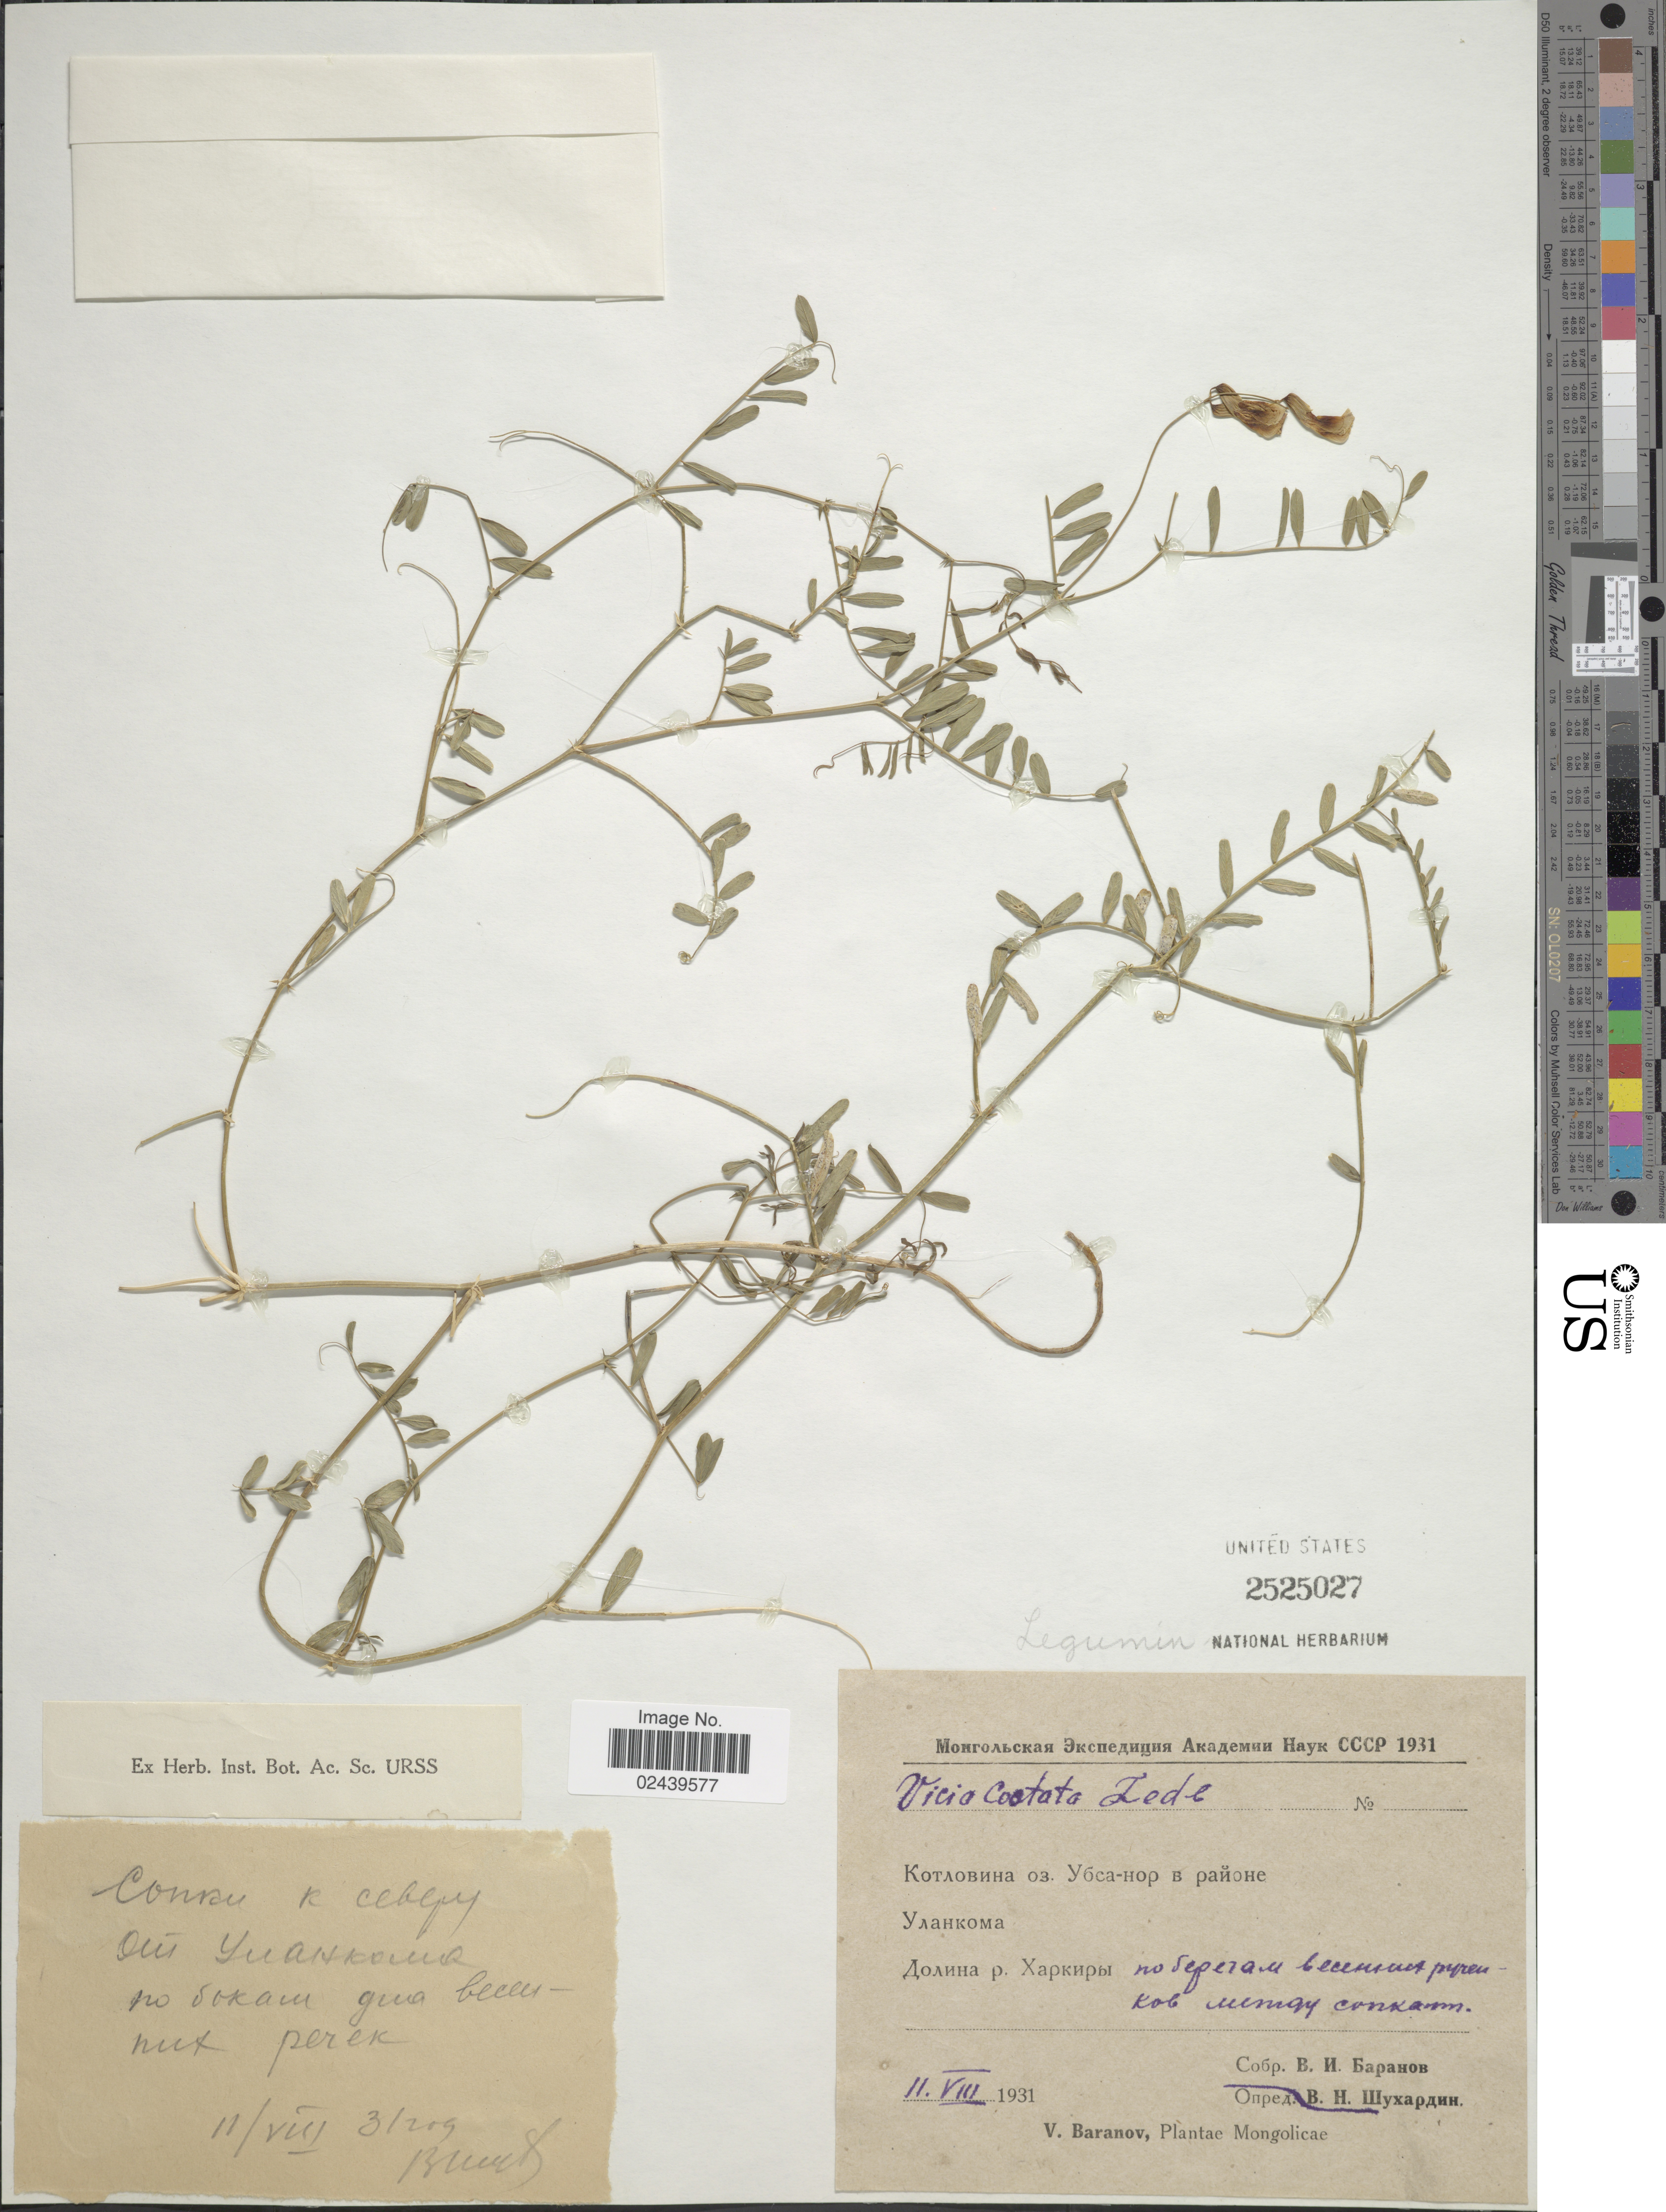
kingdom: Plantae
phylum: Tracheophyta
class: Magnoliopsida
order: Fabales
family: Fabaceae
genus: Vicia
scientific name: Vicia costata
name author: Ledeb.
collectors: V. Baranov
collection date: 1931-08-11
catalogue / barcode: US 2525027